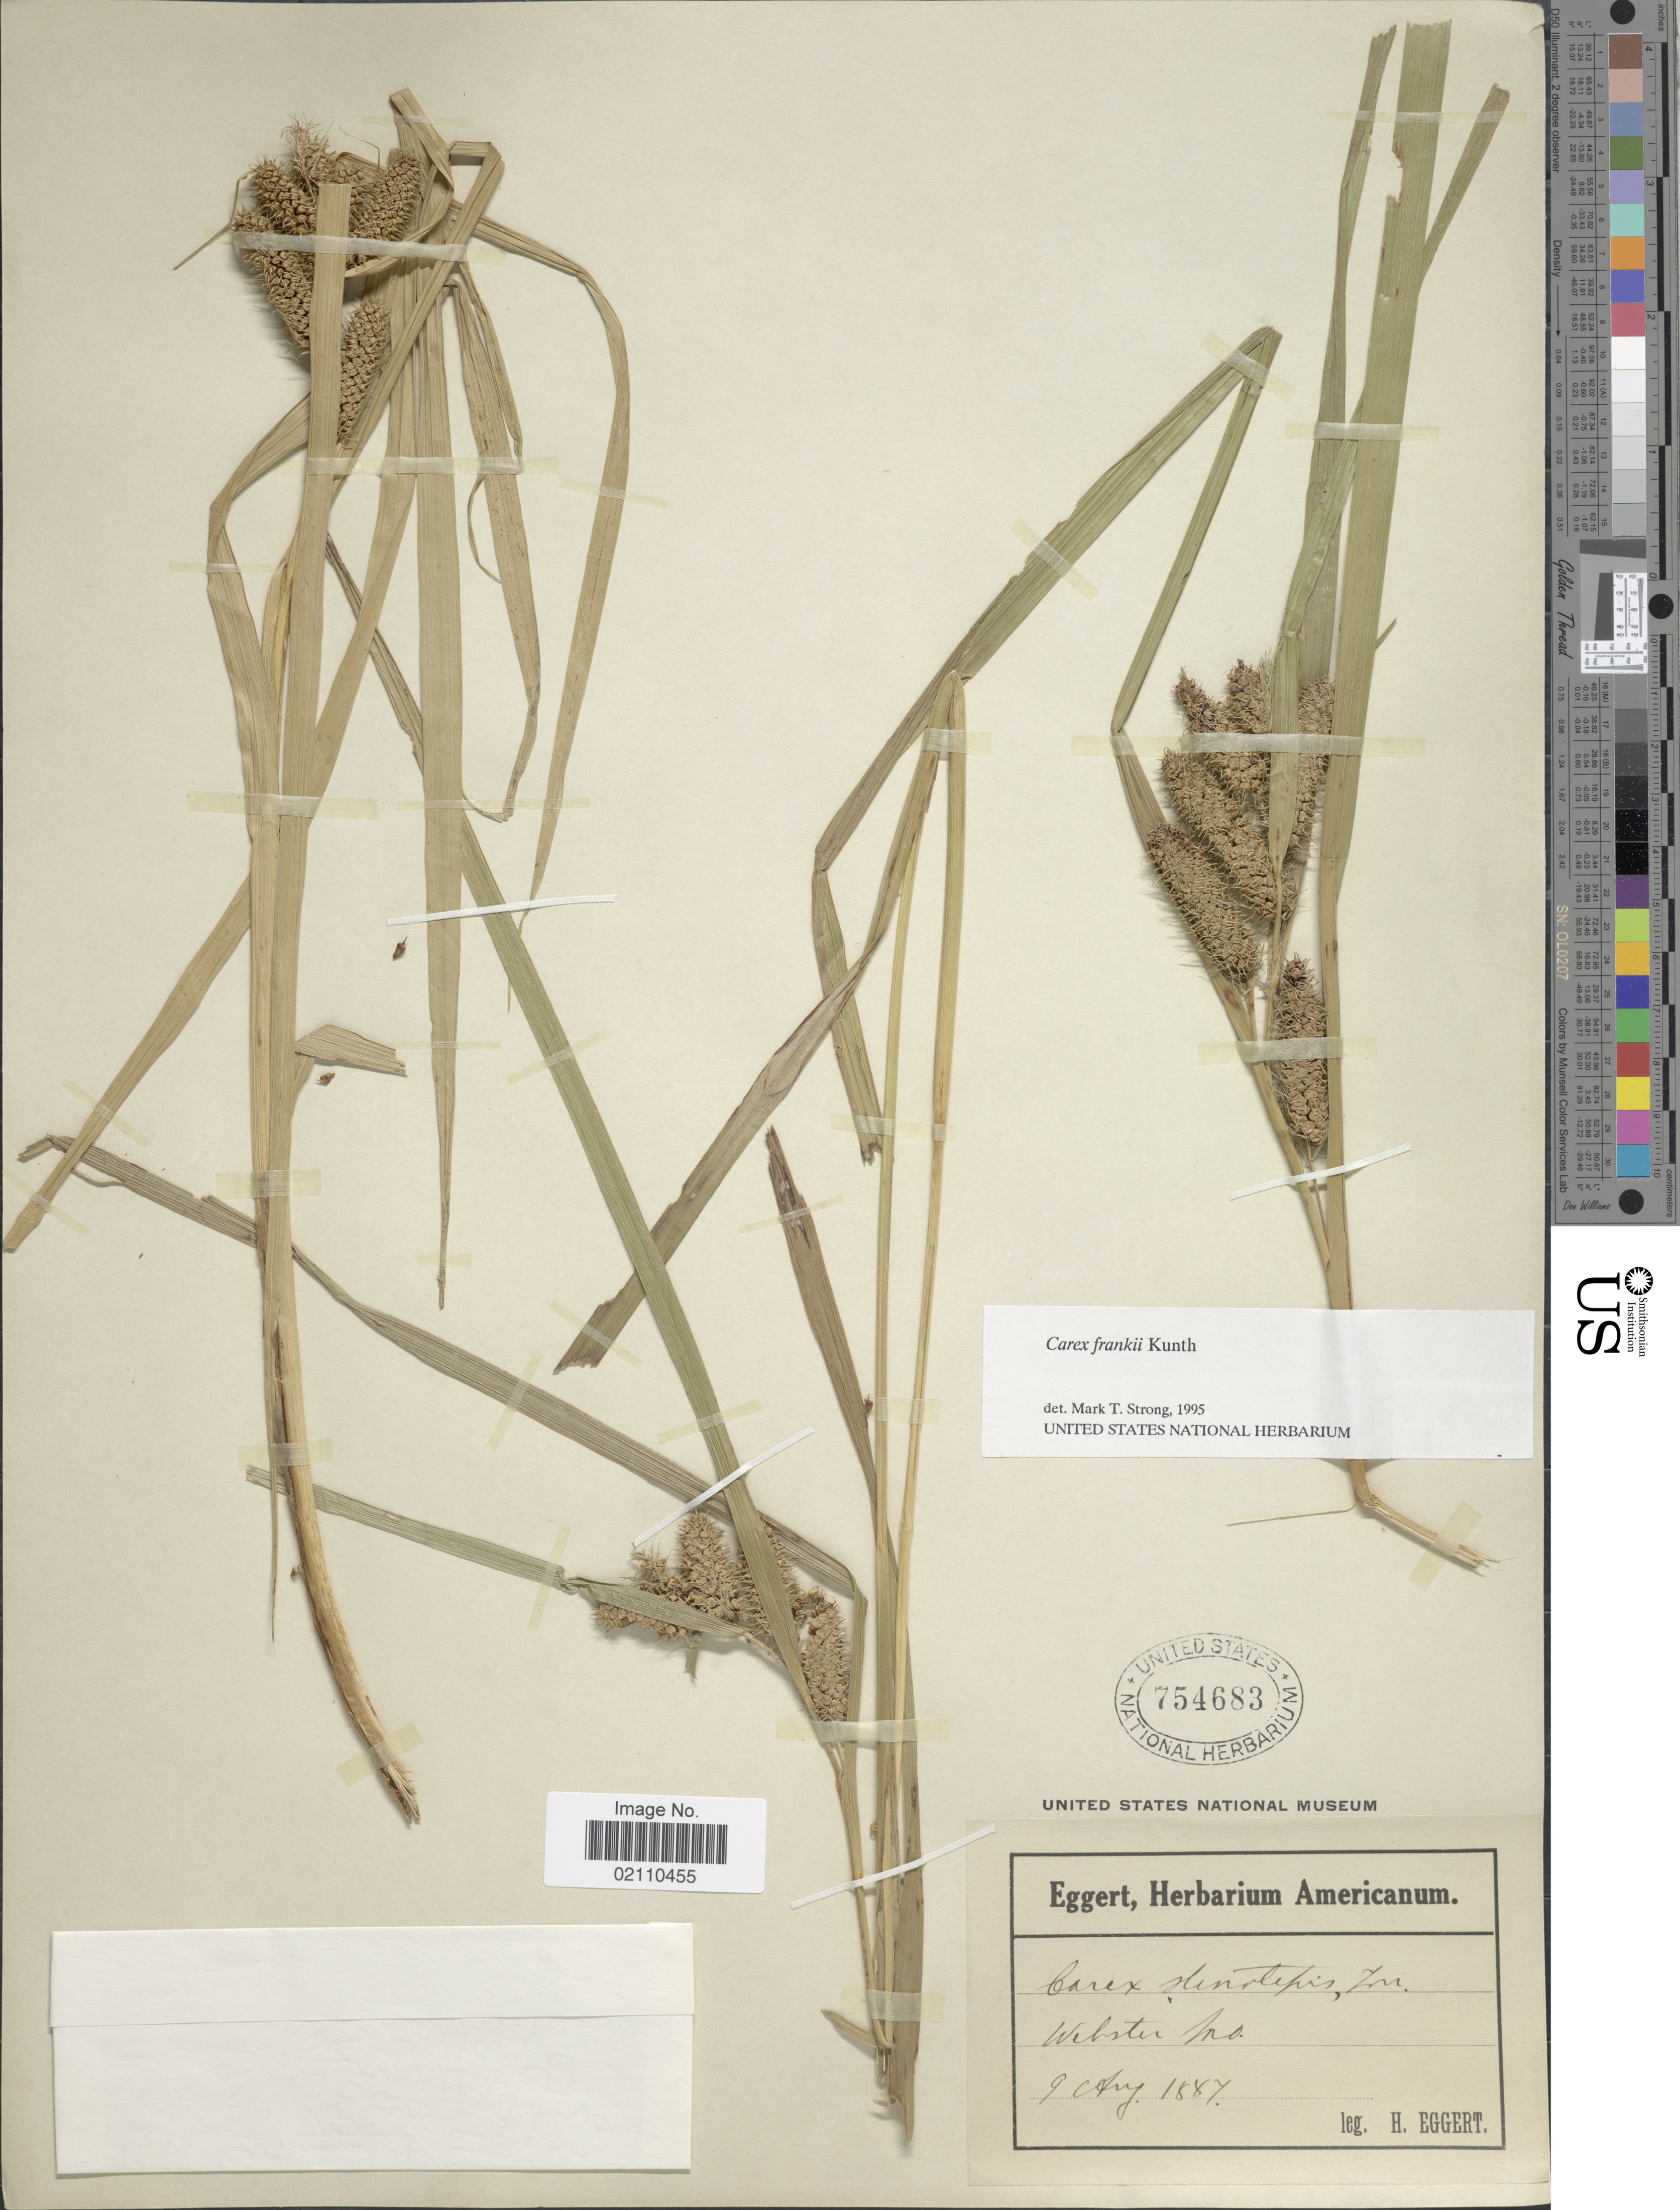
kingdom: Plantae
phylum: Tracheophyta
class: Liliopsida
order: Poales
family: Cyperaceae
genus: Carex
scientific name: Carex frankii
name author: Kunth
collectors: H. Eggert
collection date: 1887-08-09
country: United States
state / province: Missouri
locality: Webster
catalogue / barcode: US 754683